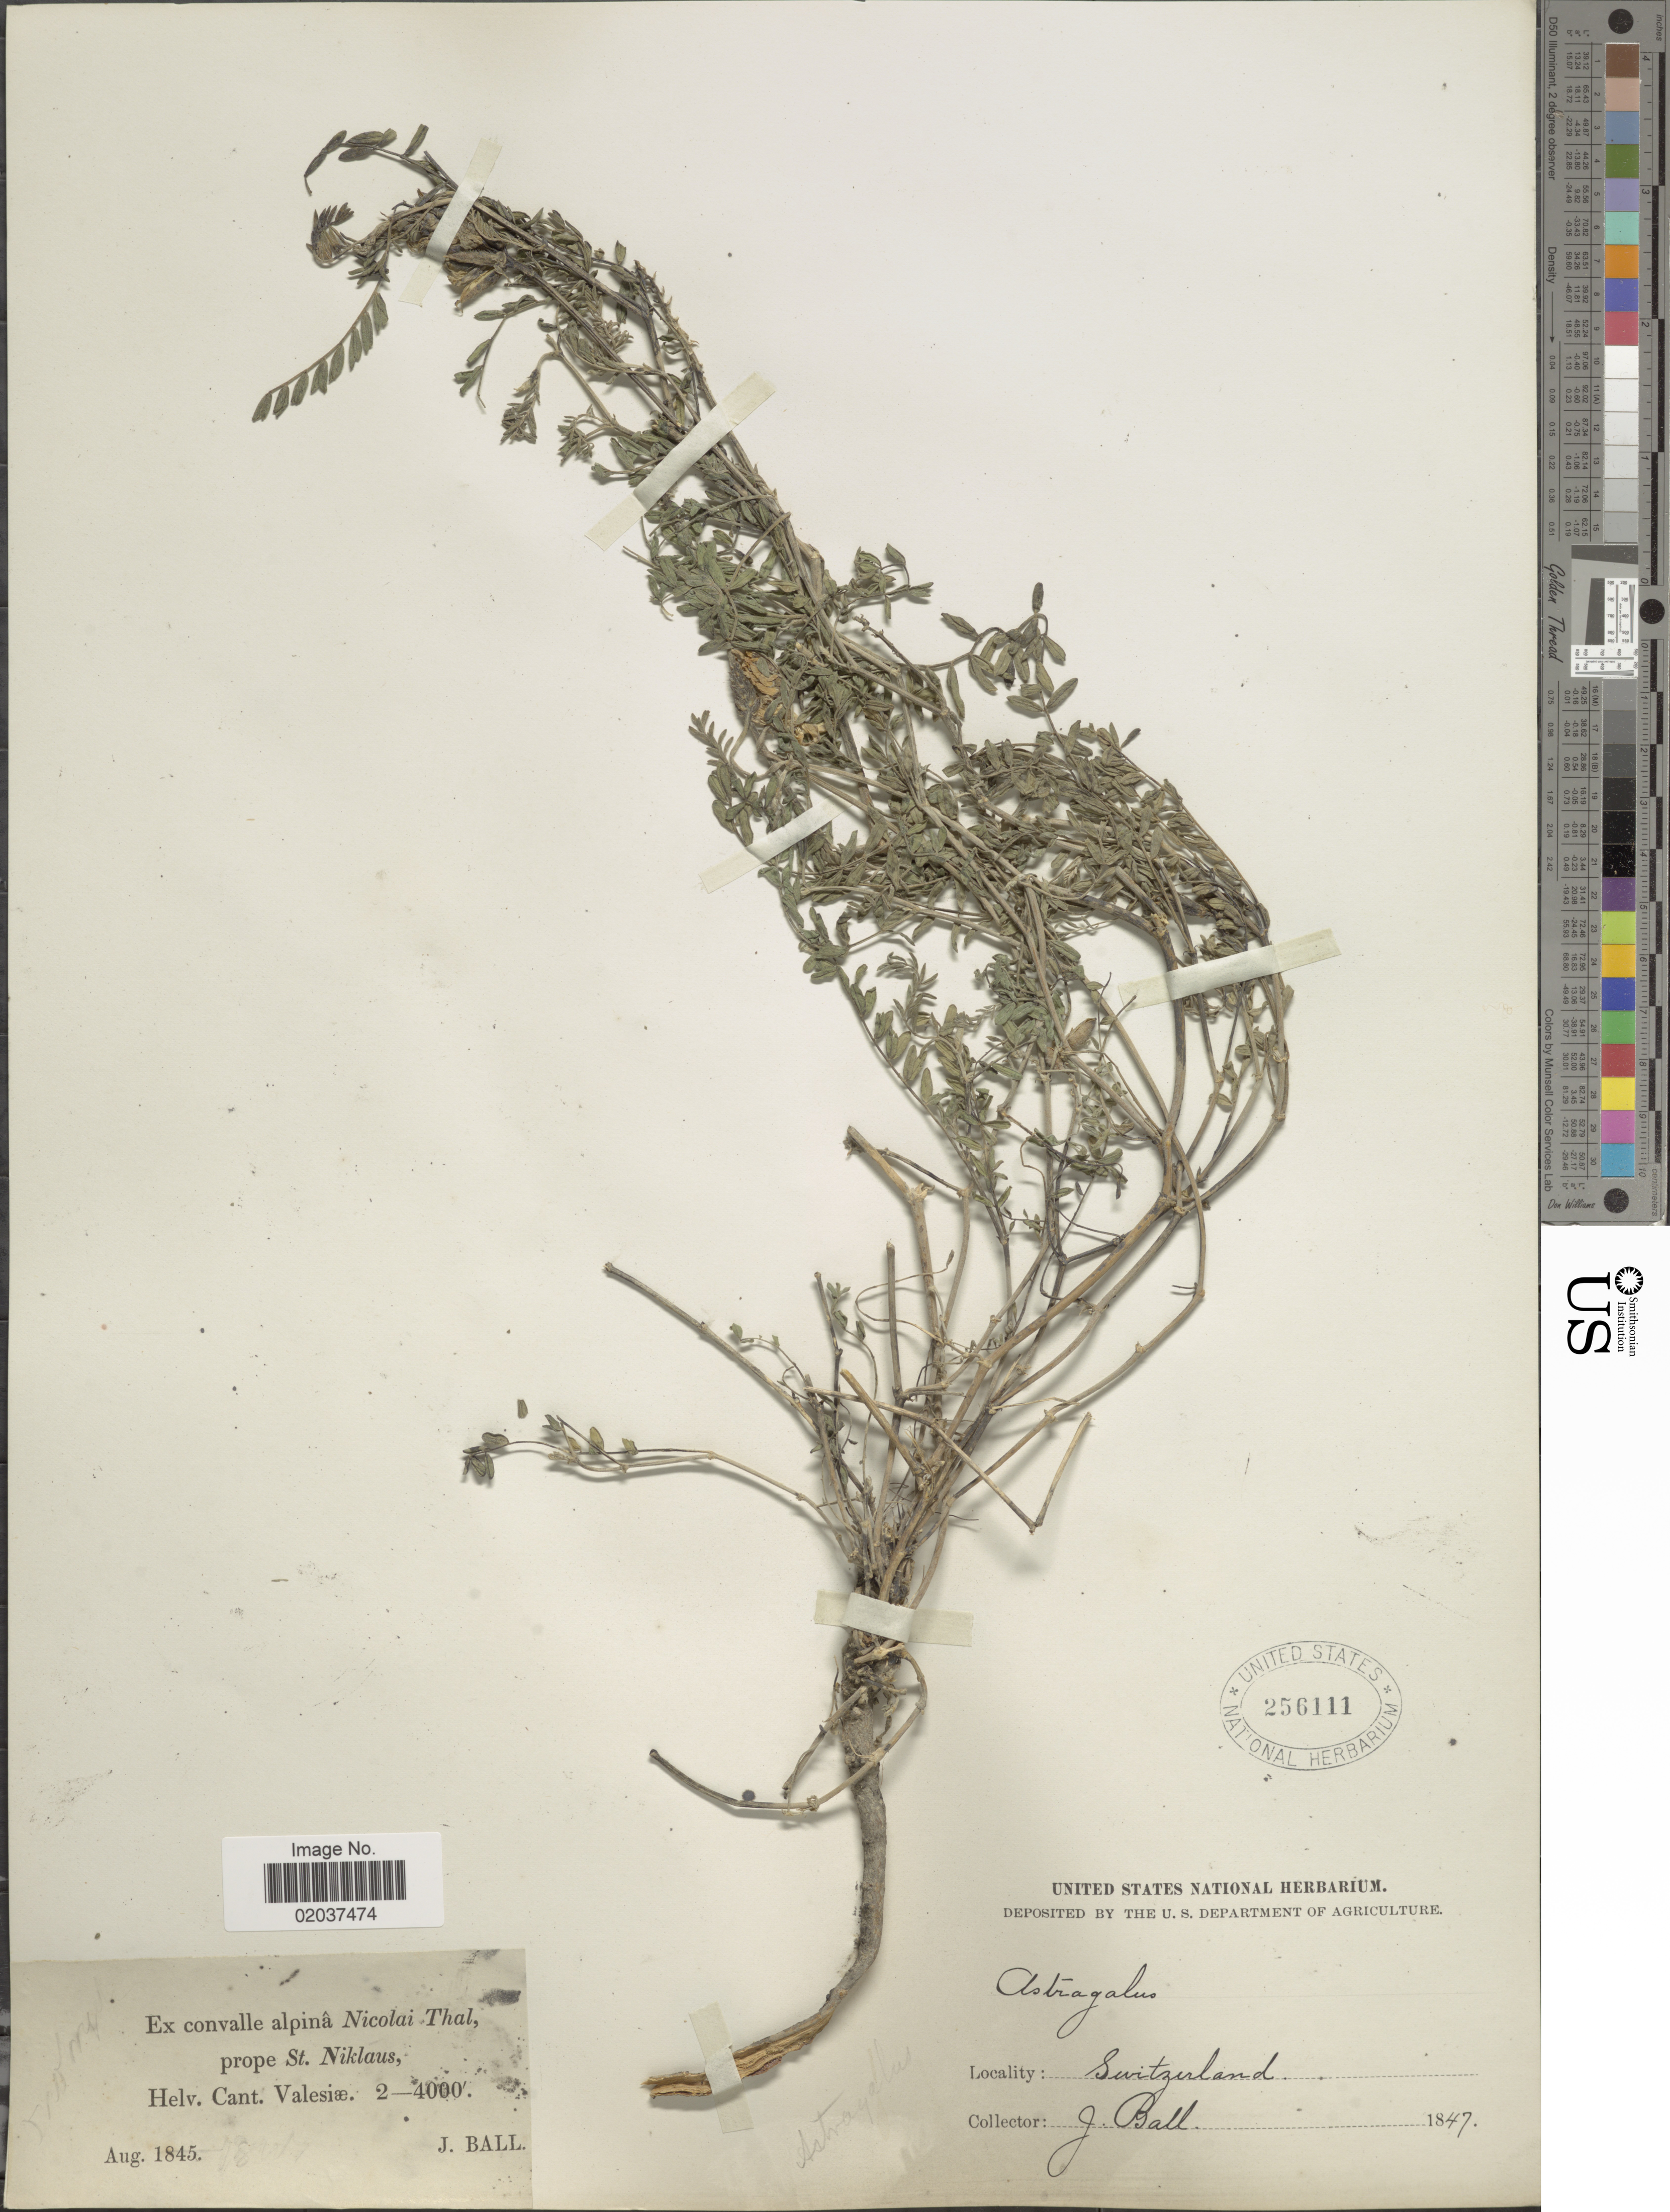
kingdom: Plantae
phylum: Tracheophyta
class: Magnoliopsida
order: Fabales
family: Fabaceae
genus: Astragalus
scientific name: Astragalus sp.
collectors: J. Ball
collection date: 1845-08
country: Switzerland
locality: Ex convalle alpina Nicolai Thal, prop St. Niklaus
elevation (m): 610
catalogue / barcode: US 256111